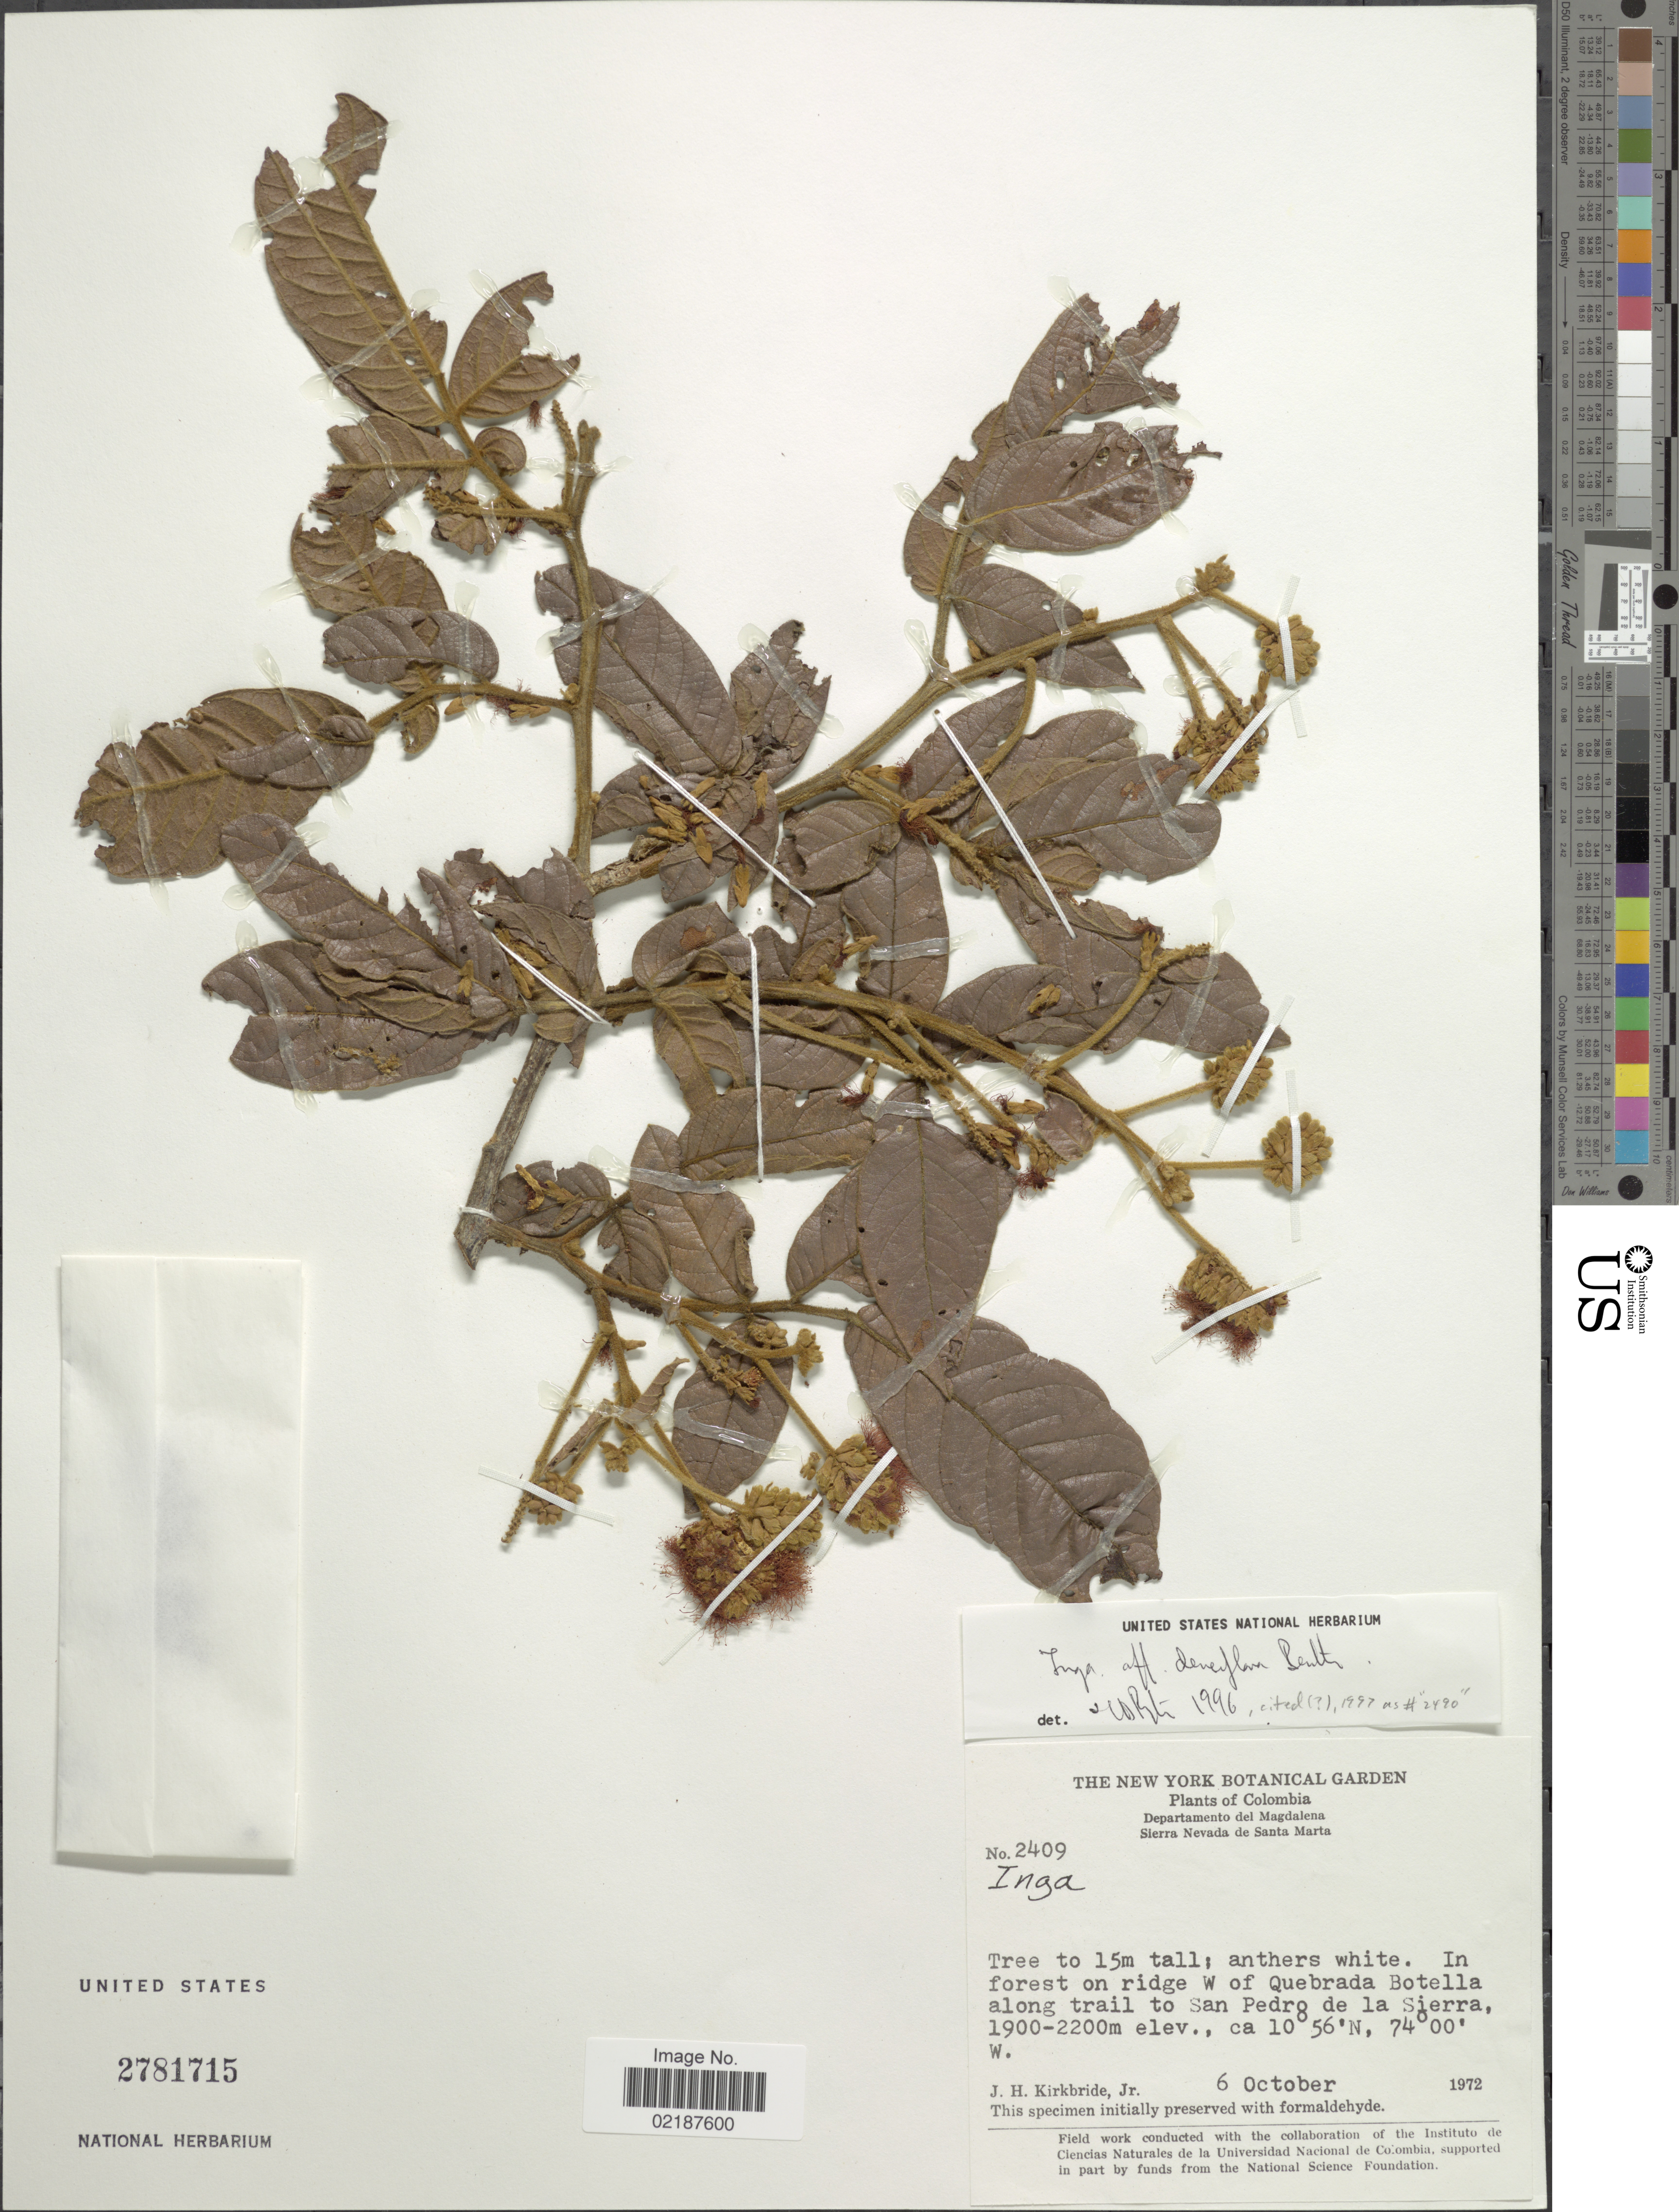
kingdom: Plantae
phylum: Tracheophyta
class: Magnoliopsida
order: Fabales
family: Fabaceae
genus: Inga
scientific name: Inga densiflora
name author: Benth.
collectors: J. H. Kirkbride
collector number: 2409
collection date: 1972-10-06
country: Colombia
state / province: Magdalena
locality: Departamento del Magdalena, Sierra Nevada de Santa Marta. In forest on ridge W of Quebrada Botella along trail to San Pedro de la Sierra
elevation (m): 1900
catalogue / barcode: US 2781715